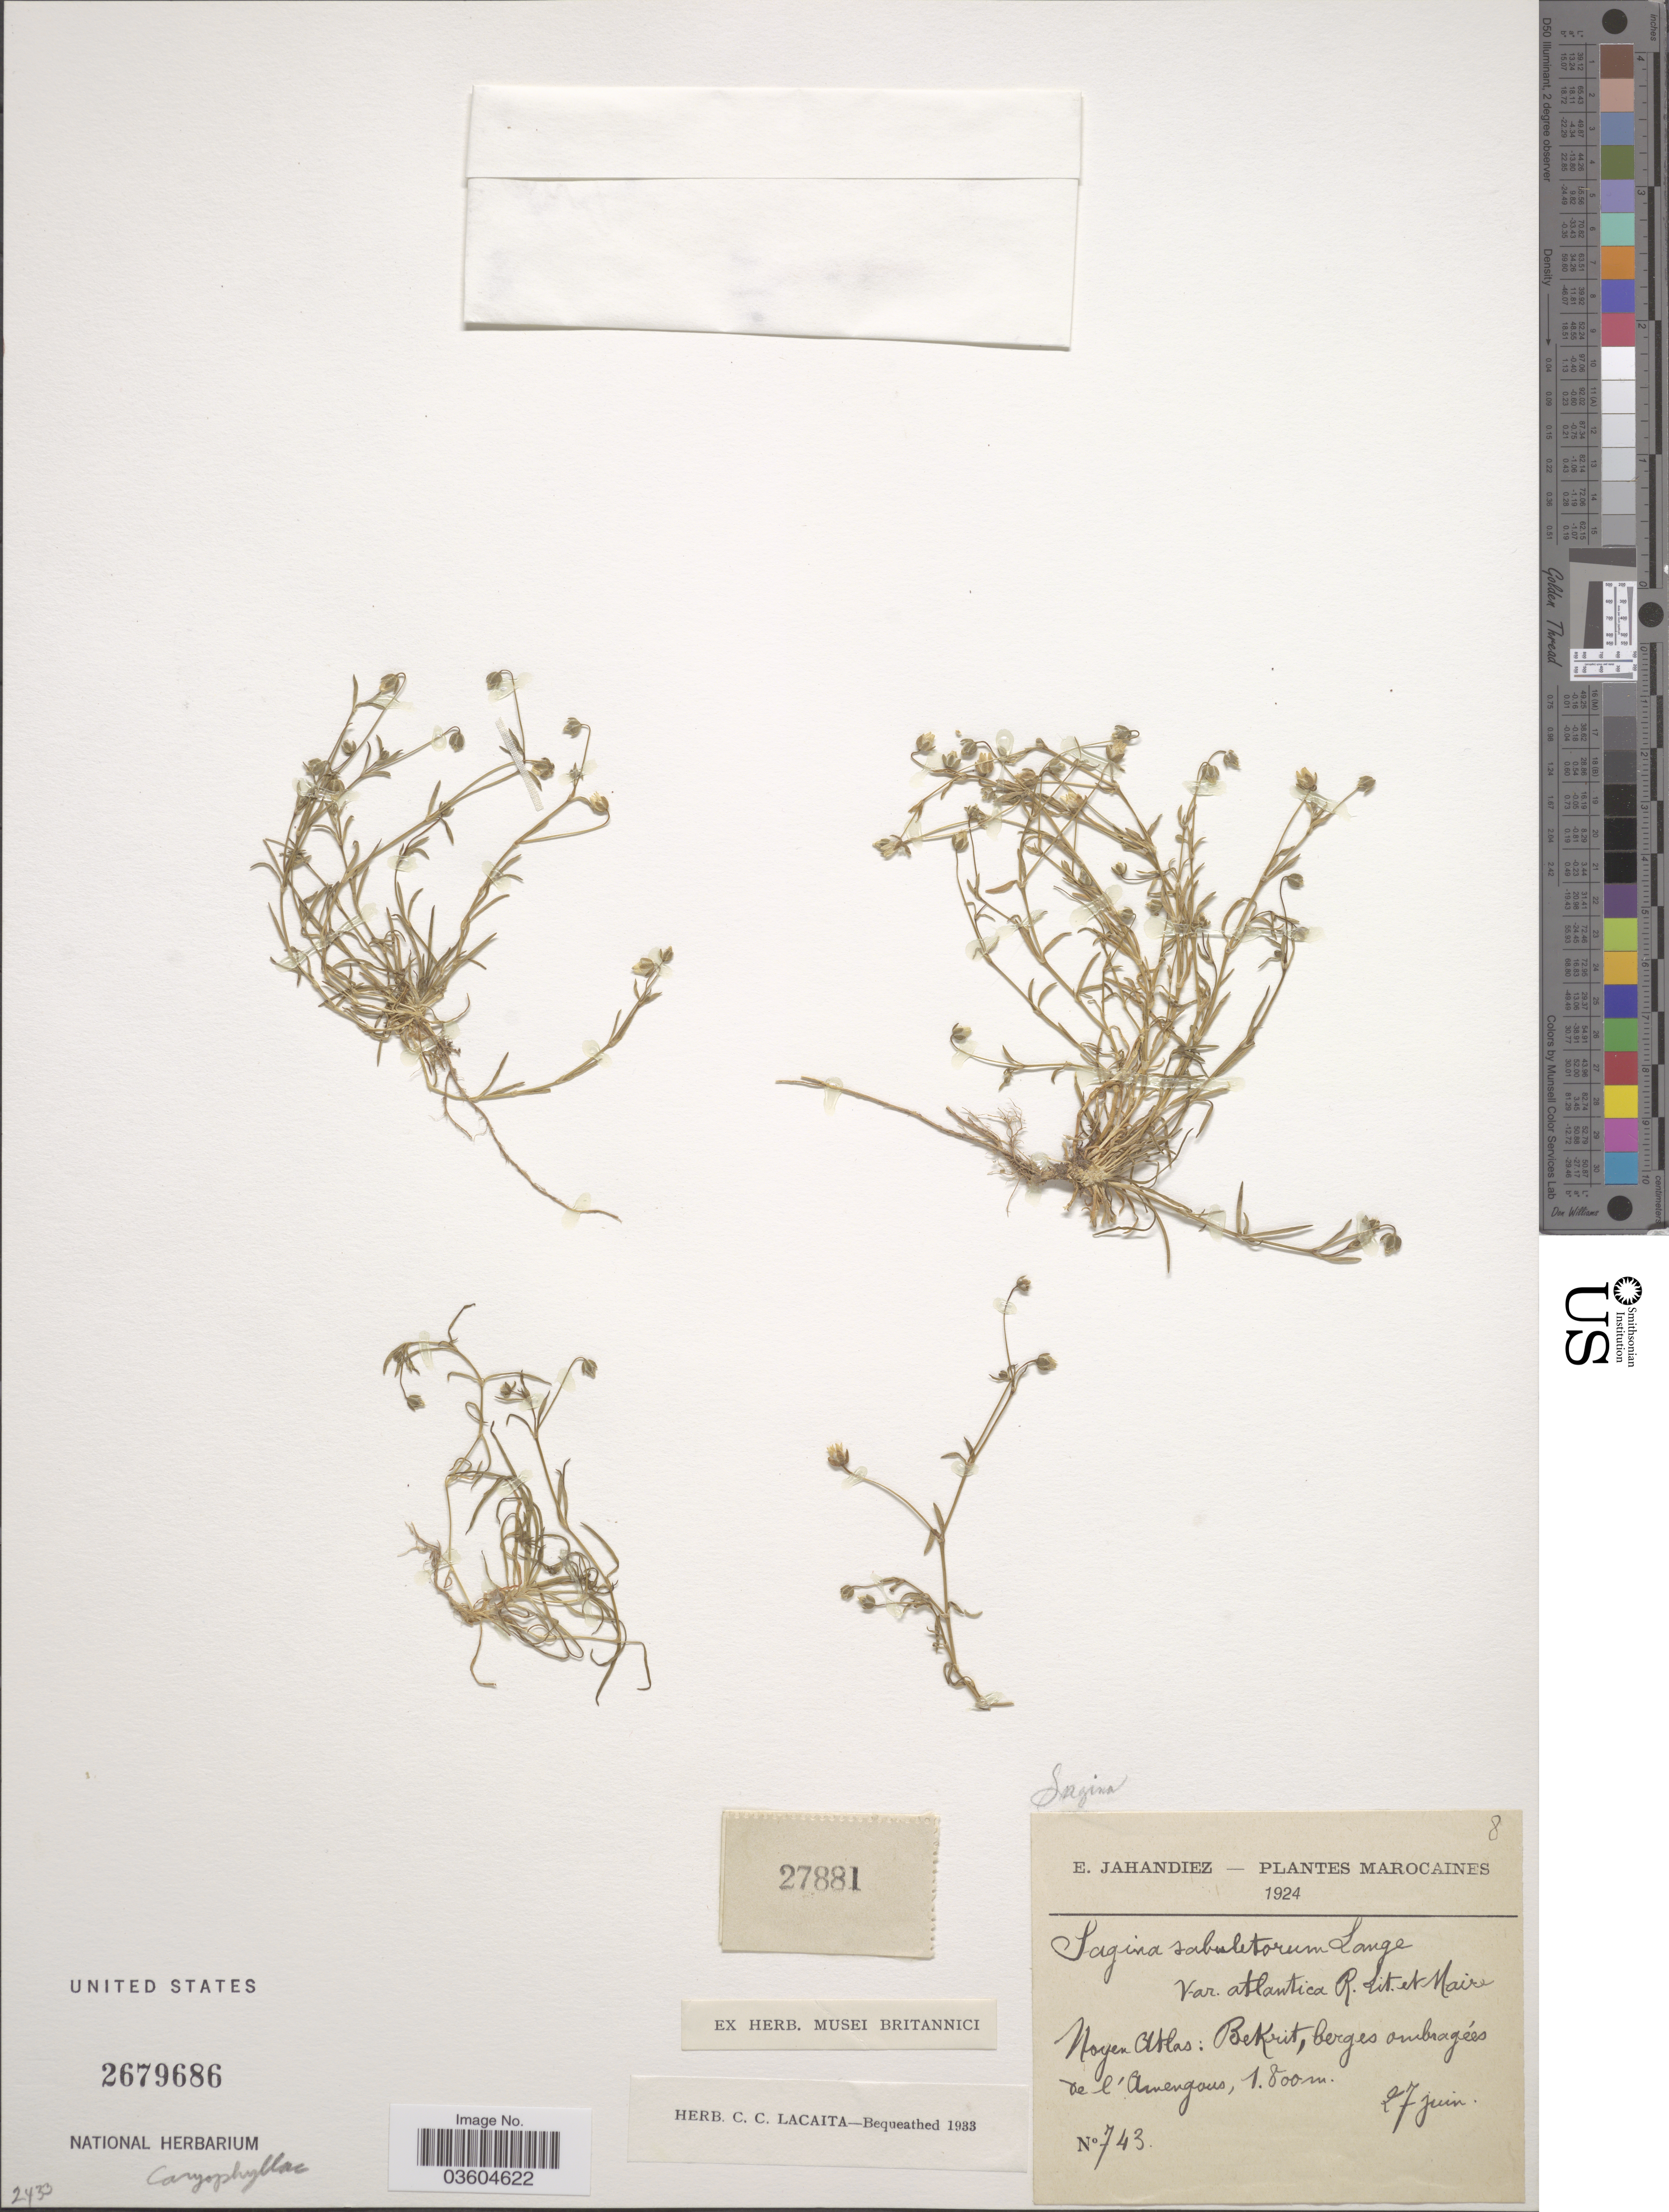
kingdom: Plantae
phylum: Tracheophyta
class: Magnoliopsida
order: Caryophyllales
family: Caryophyllaceae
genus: Sagina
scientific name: Sagina subulatorum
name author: Lange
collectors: É. Jahandiez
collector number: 743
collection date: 1924-06-27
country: Morocco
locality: Marocaines. Moyen Atlas: Bekrit, berges ombragées de l'Amengous.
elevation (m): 1800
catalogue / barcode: US 2679686